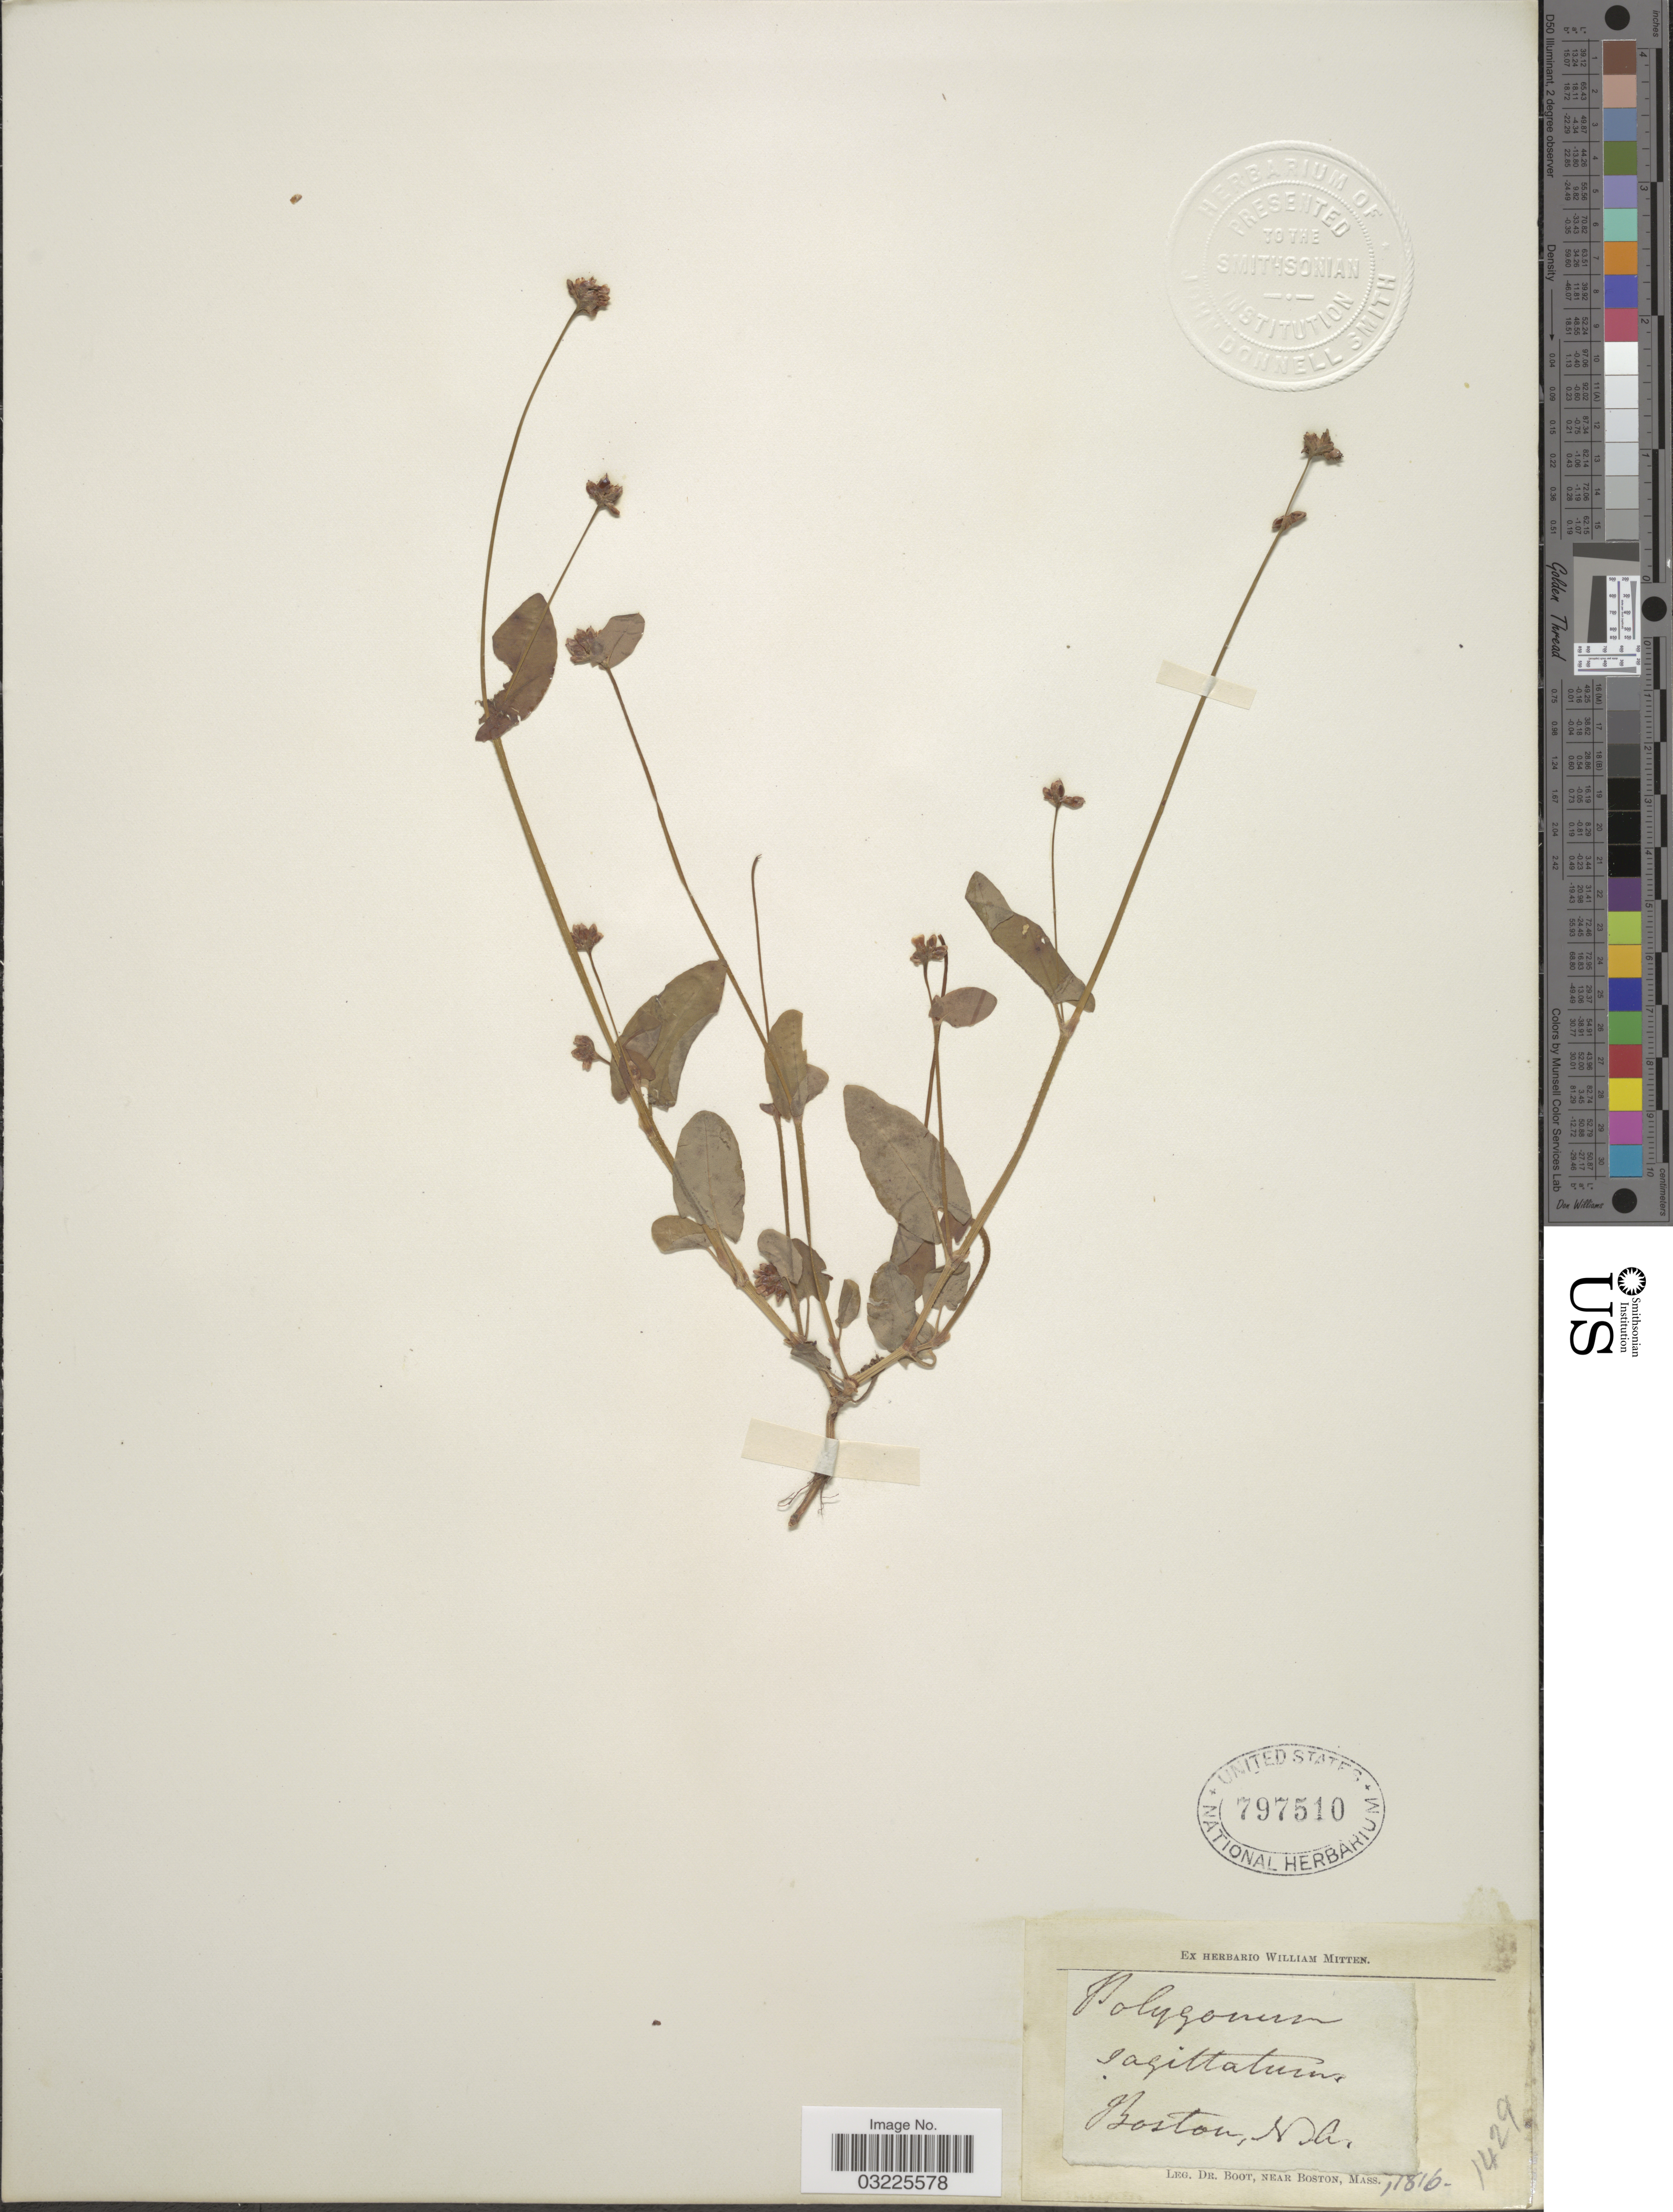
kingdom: Plantae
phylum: Tracheophyta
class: Magnoliopsida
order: Caryophyllales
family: Polygonaceae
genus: Persicaria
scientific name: Persicaria sagittata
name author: (L.) H. Gross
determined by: Atha, D. E.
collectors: Boot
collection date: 1816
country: United States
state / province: Massachusetts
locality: Near Boston. M.A.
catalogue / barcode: US 797510